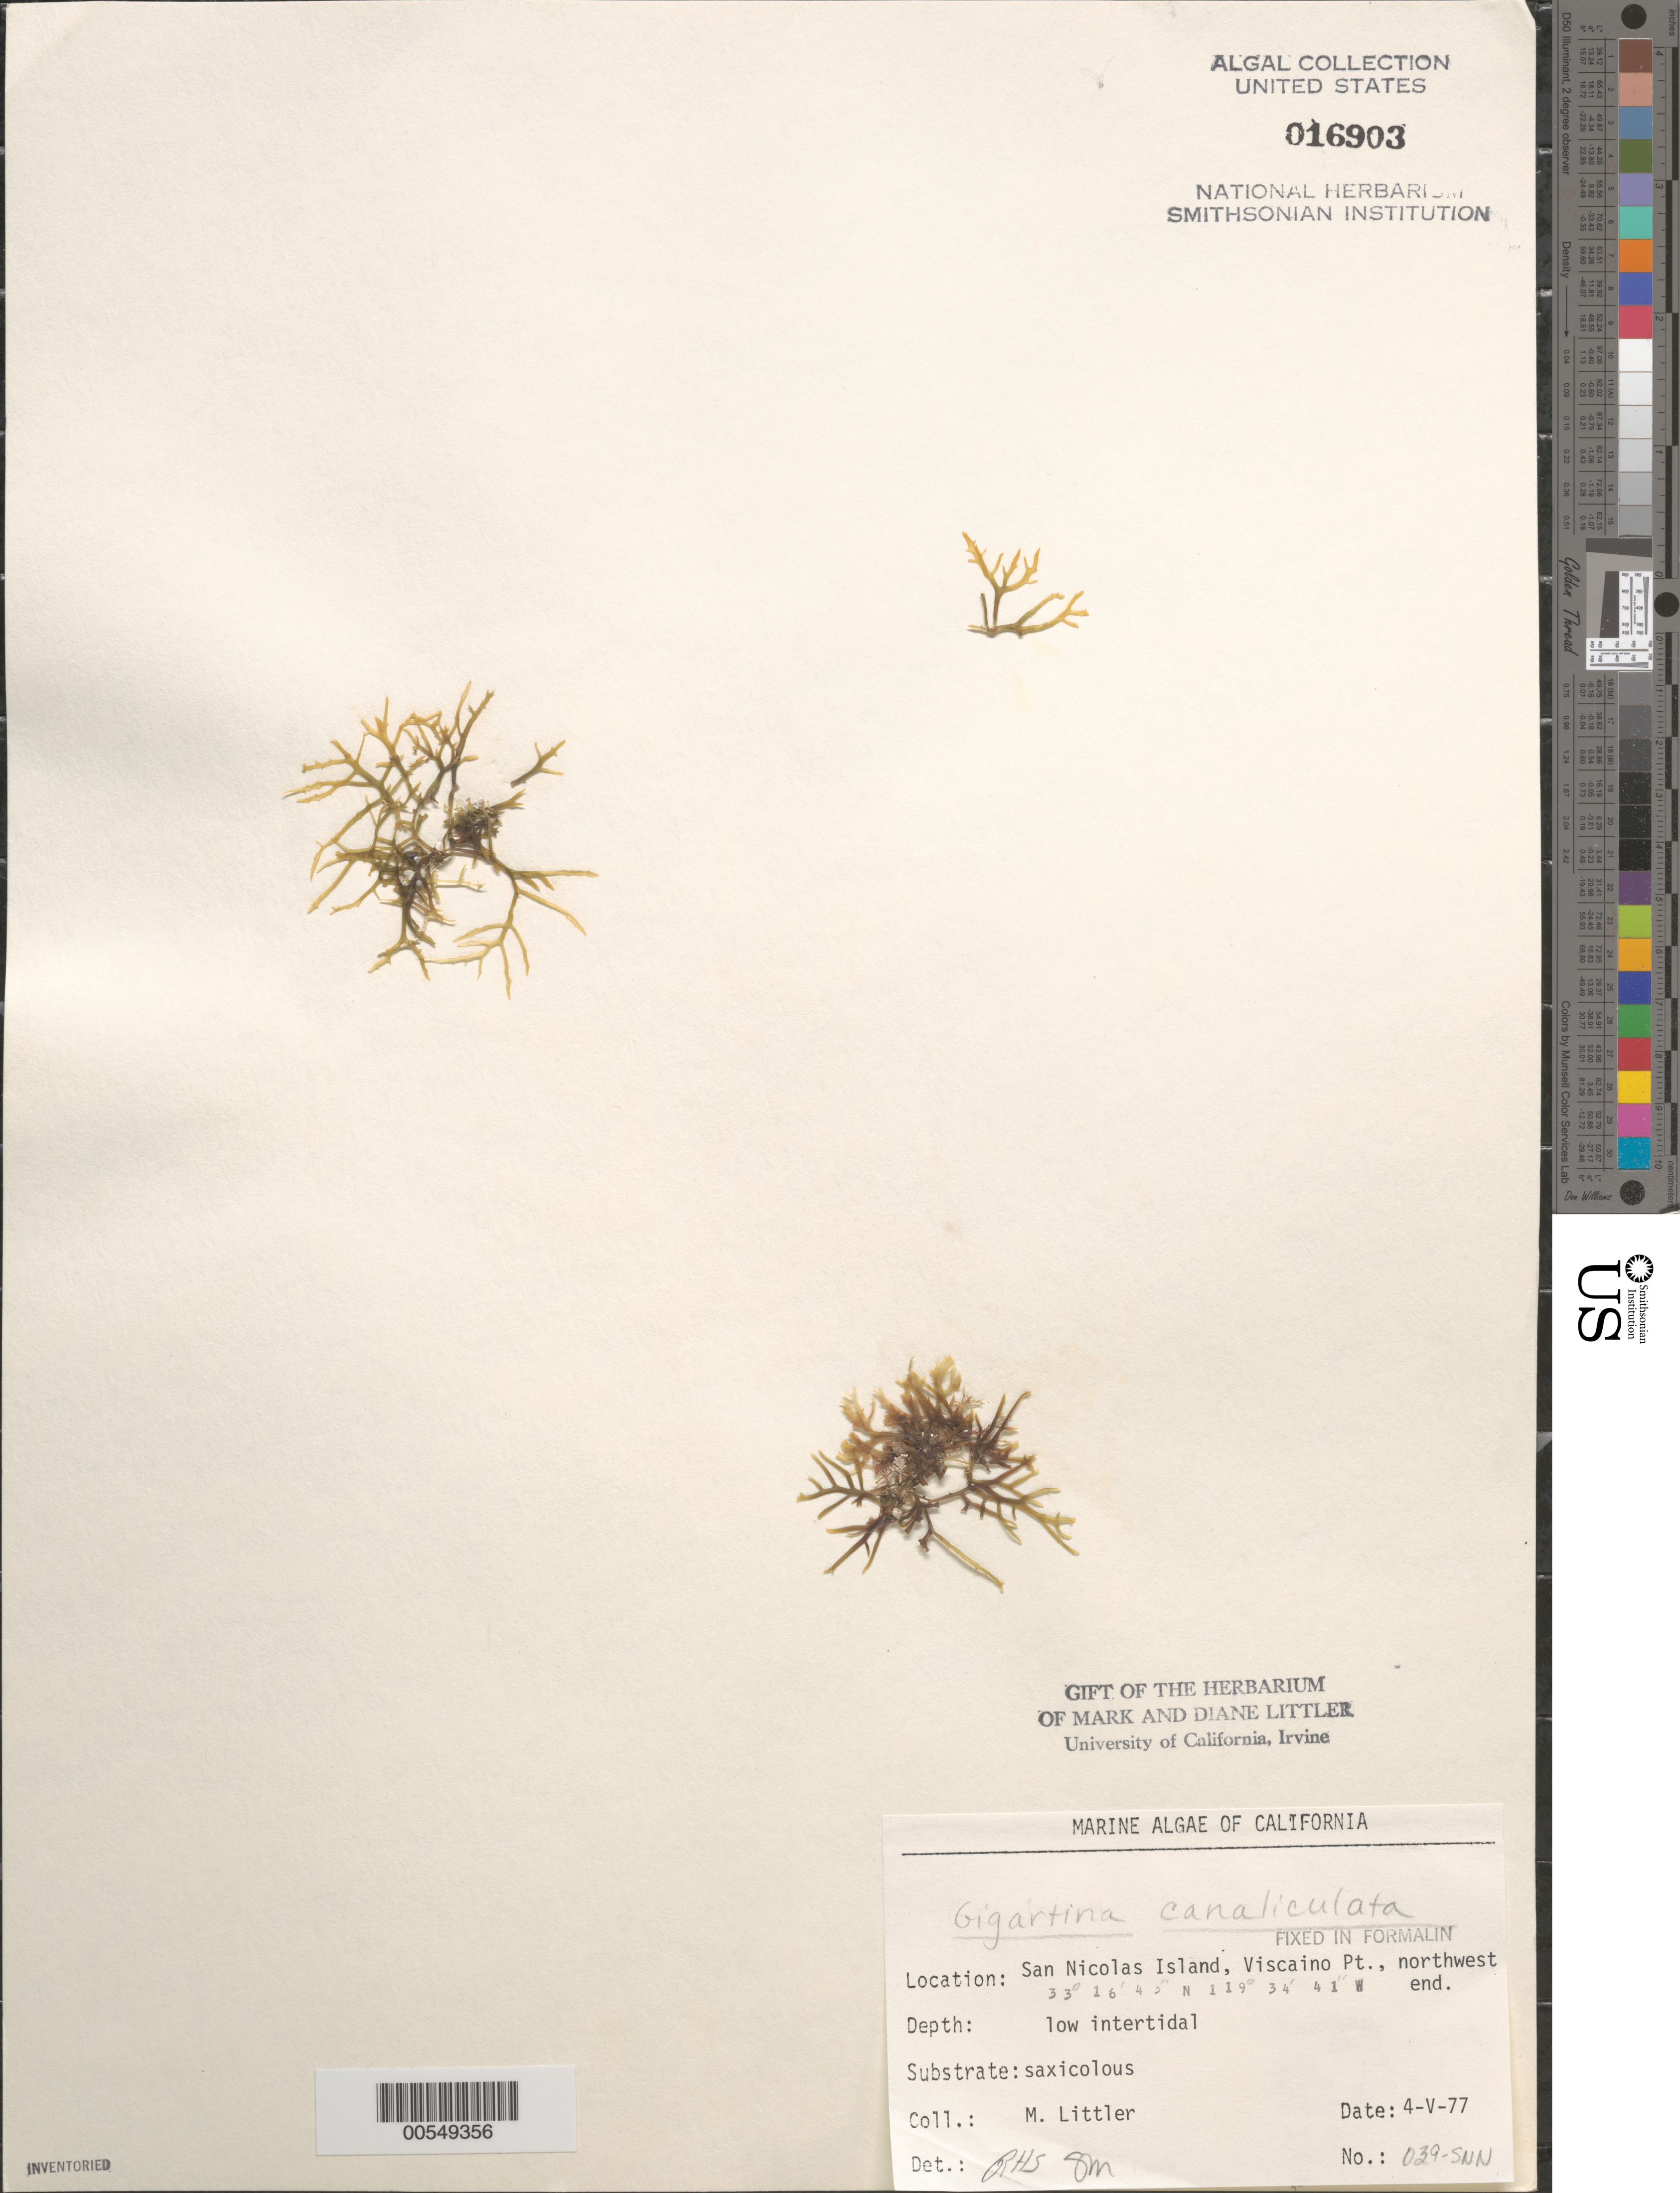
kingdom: Plantae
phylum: Rhodophyta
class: Florideophyceae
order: Gigartinales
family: Gigartinaceae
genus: Chondracanthus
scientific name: Chondracanthus canaliculatus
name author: (Harv.) Guiry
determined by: Algae name updating Project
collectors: M. M. Littler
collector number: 039-SNN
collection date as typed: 04 May 1977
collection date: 1977-05-04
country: United States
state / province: California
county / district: Ventura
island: San Nicolas Island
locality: Viscaino Point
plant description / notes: BLM-SOCALBIGHT Rocky Intertidal Survey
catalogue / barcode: US 16903